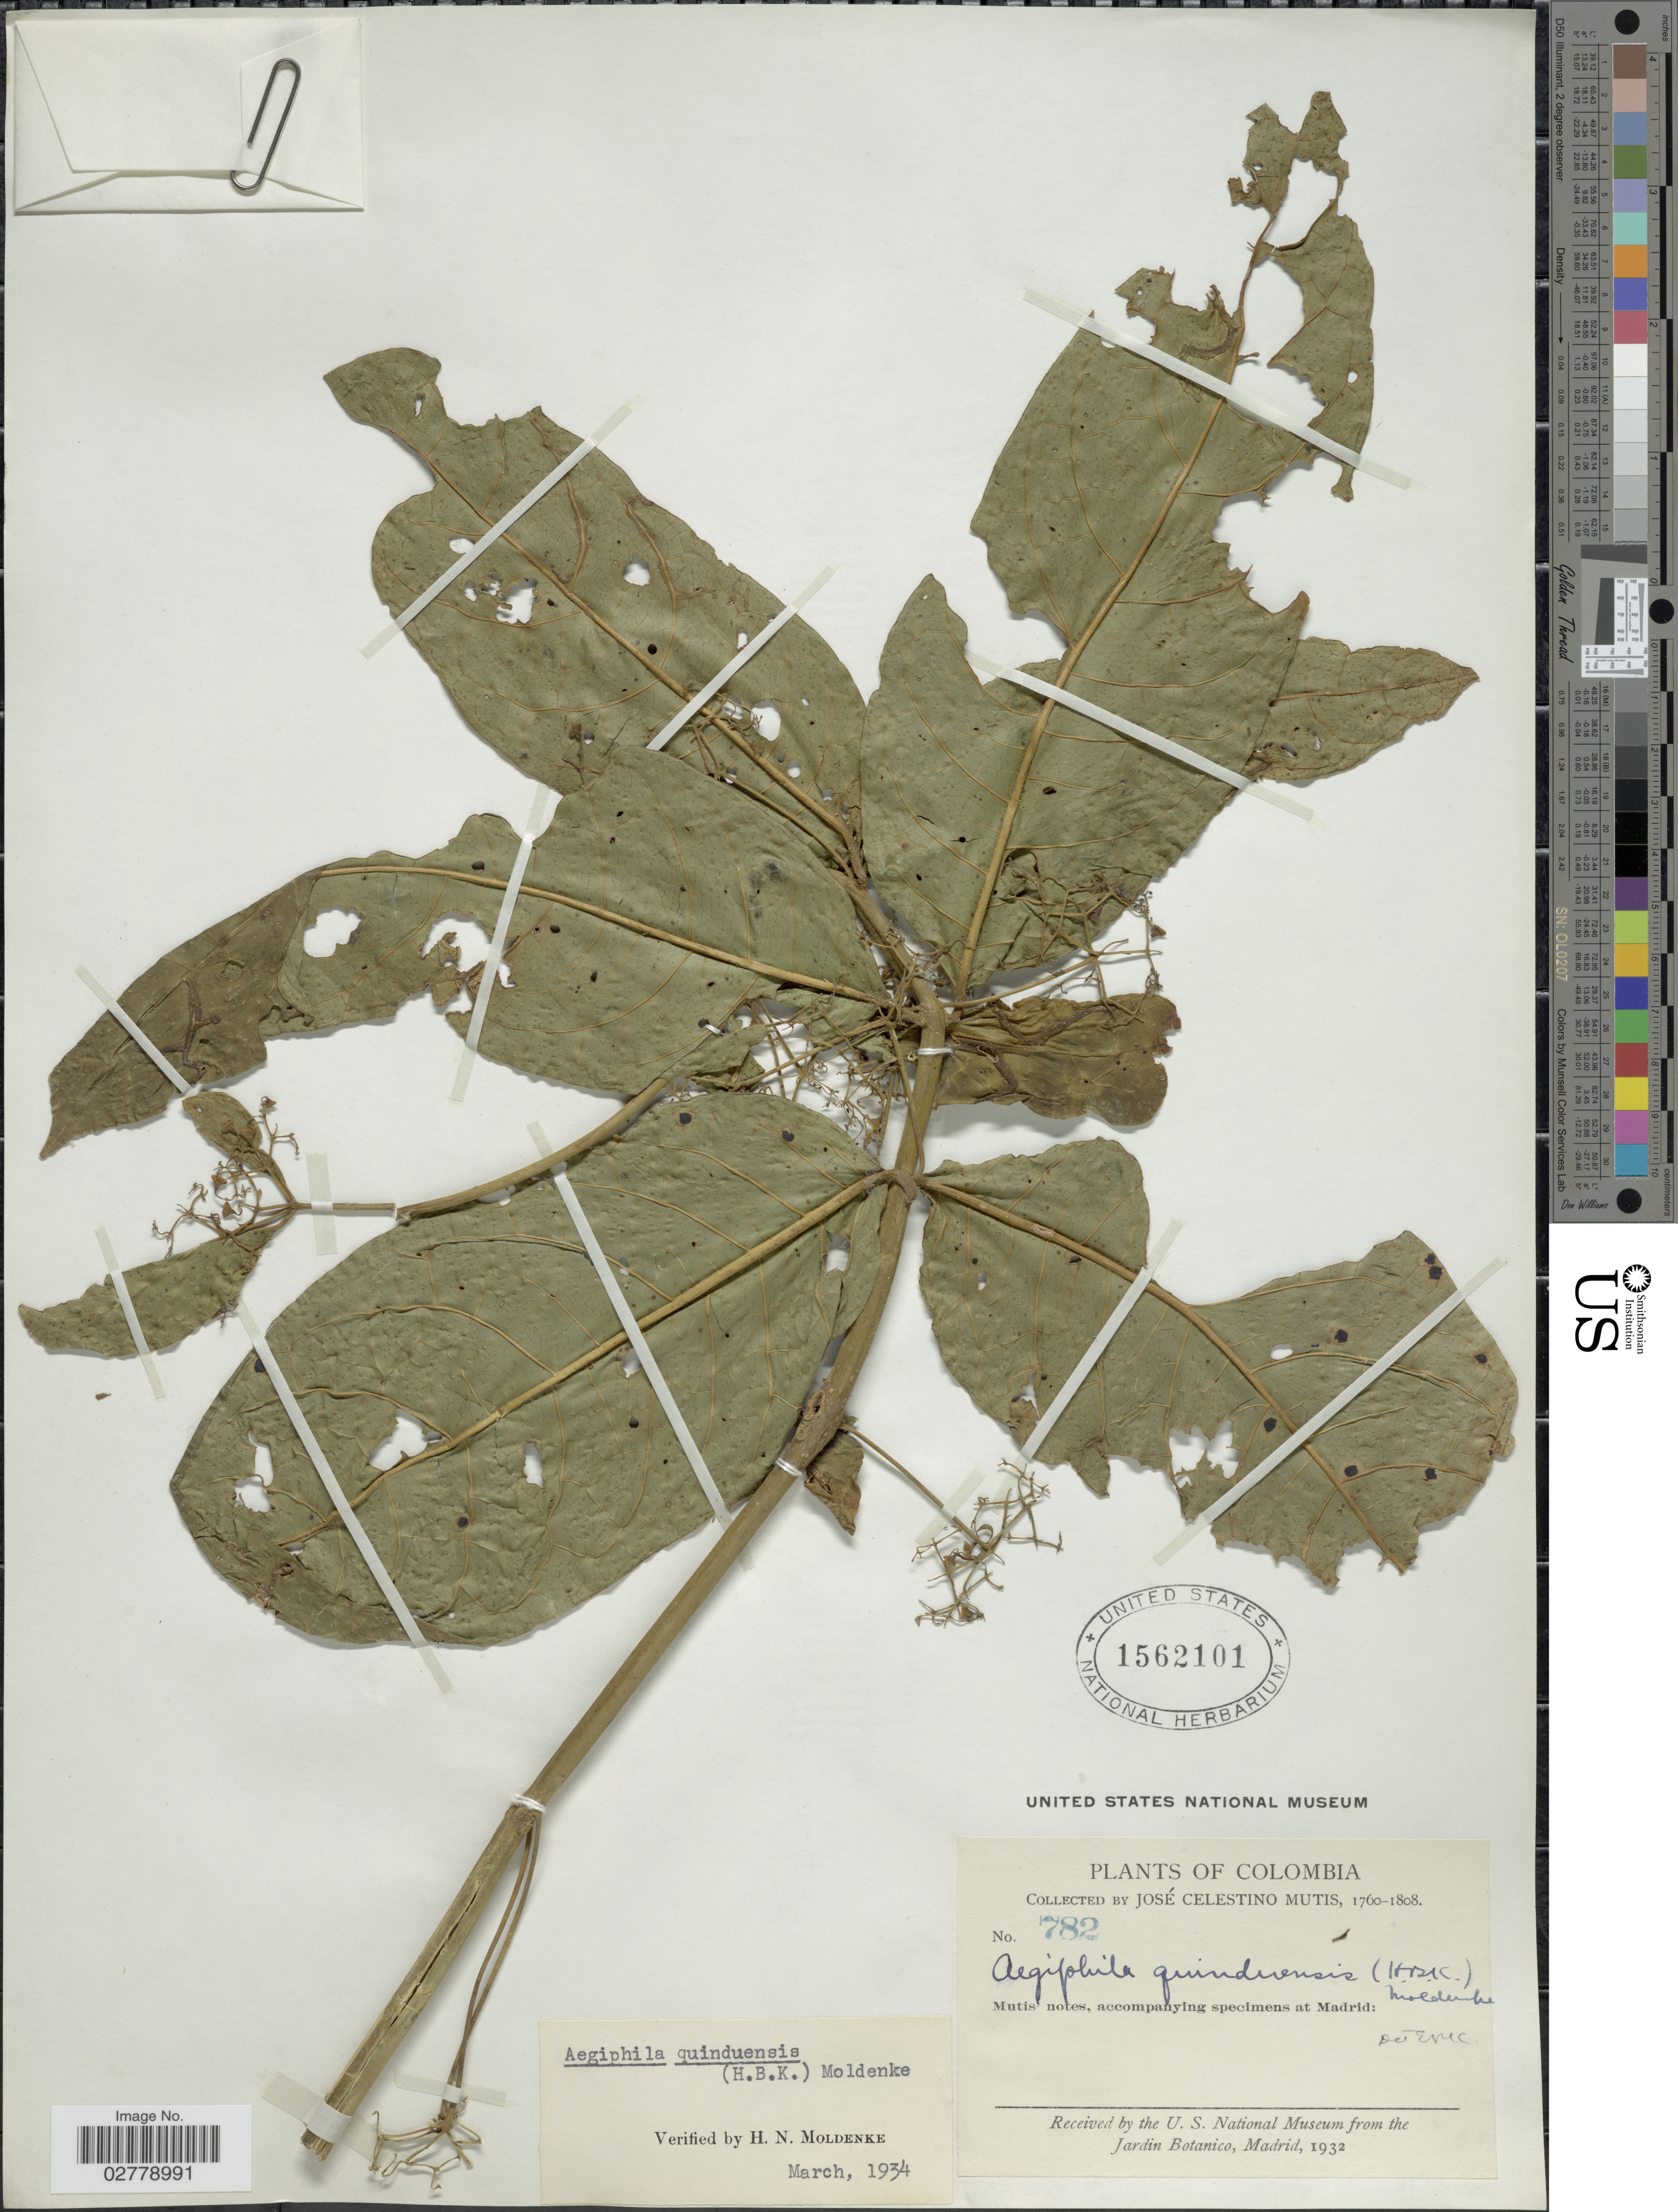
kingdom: Plantae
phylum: Tracheophyta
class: Magnoliopsida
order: Lamiales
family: Lamiaceae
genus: Aegiphila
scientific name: Aegiphila quinduensis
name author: (Kunth) Moldenke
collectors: J. C. B. Mutis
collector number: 782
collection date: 1760/1808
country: Colombia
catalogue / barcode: US 1562101